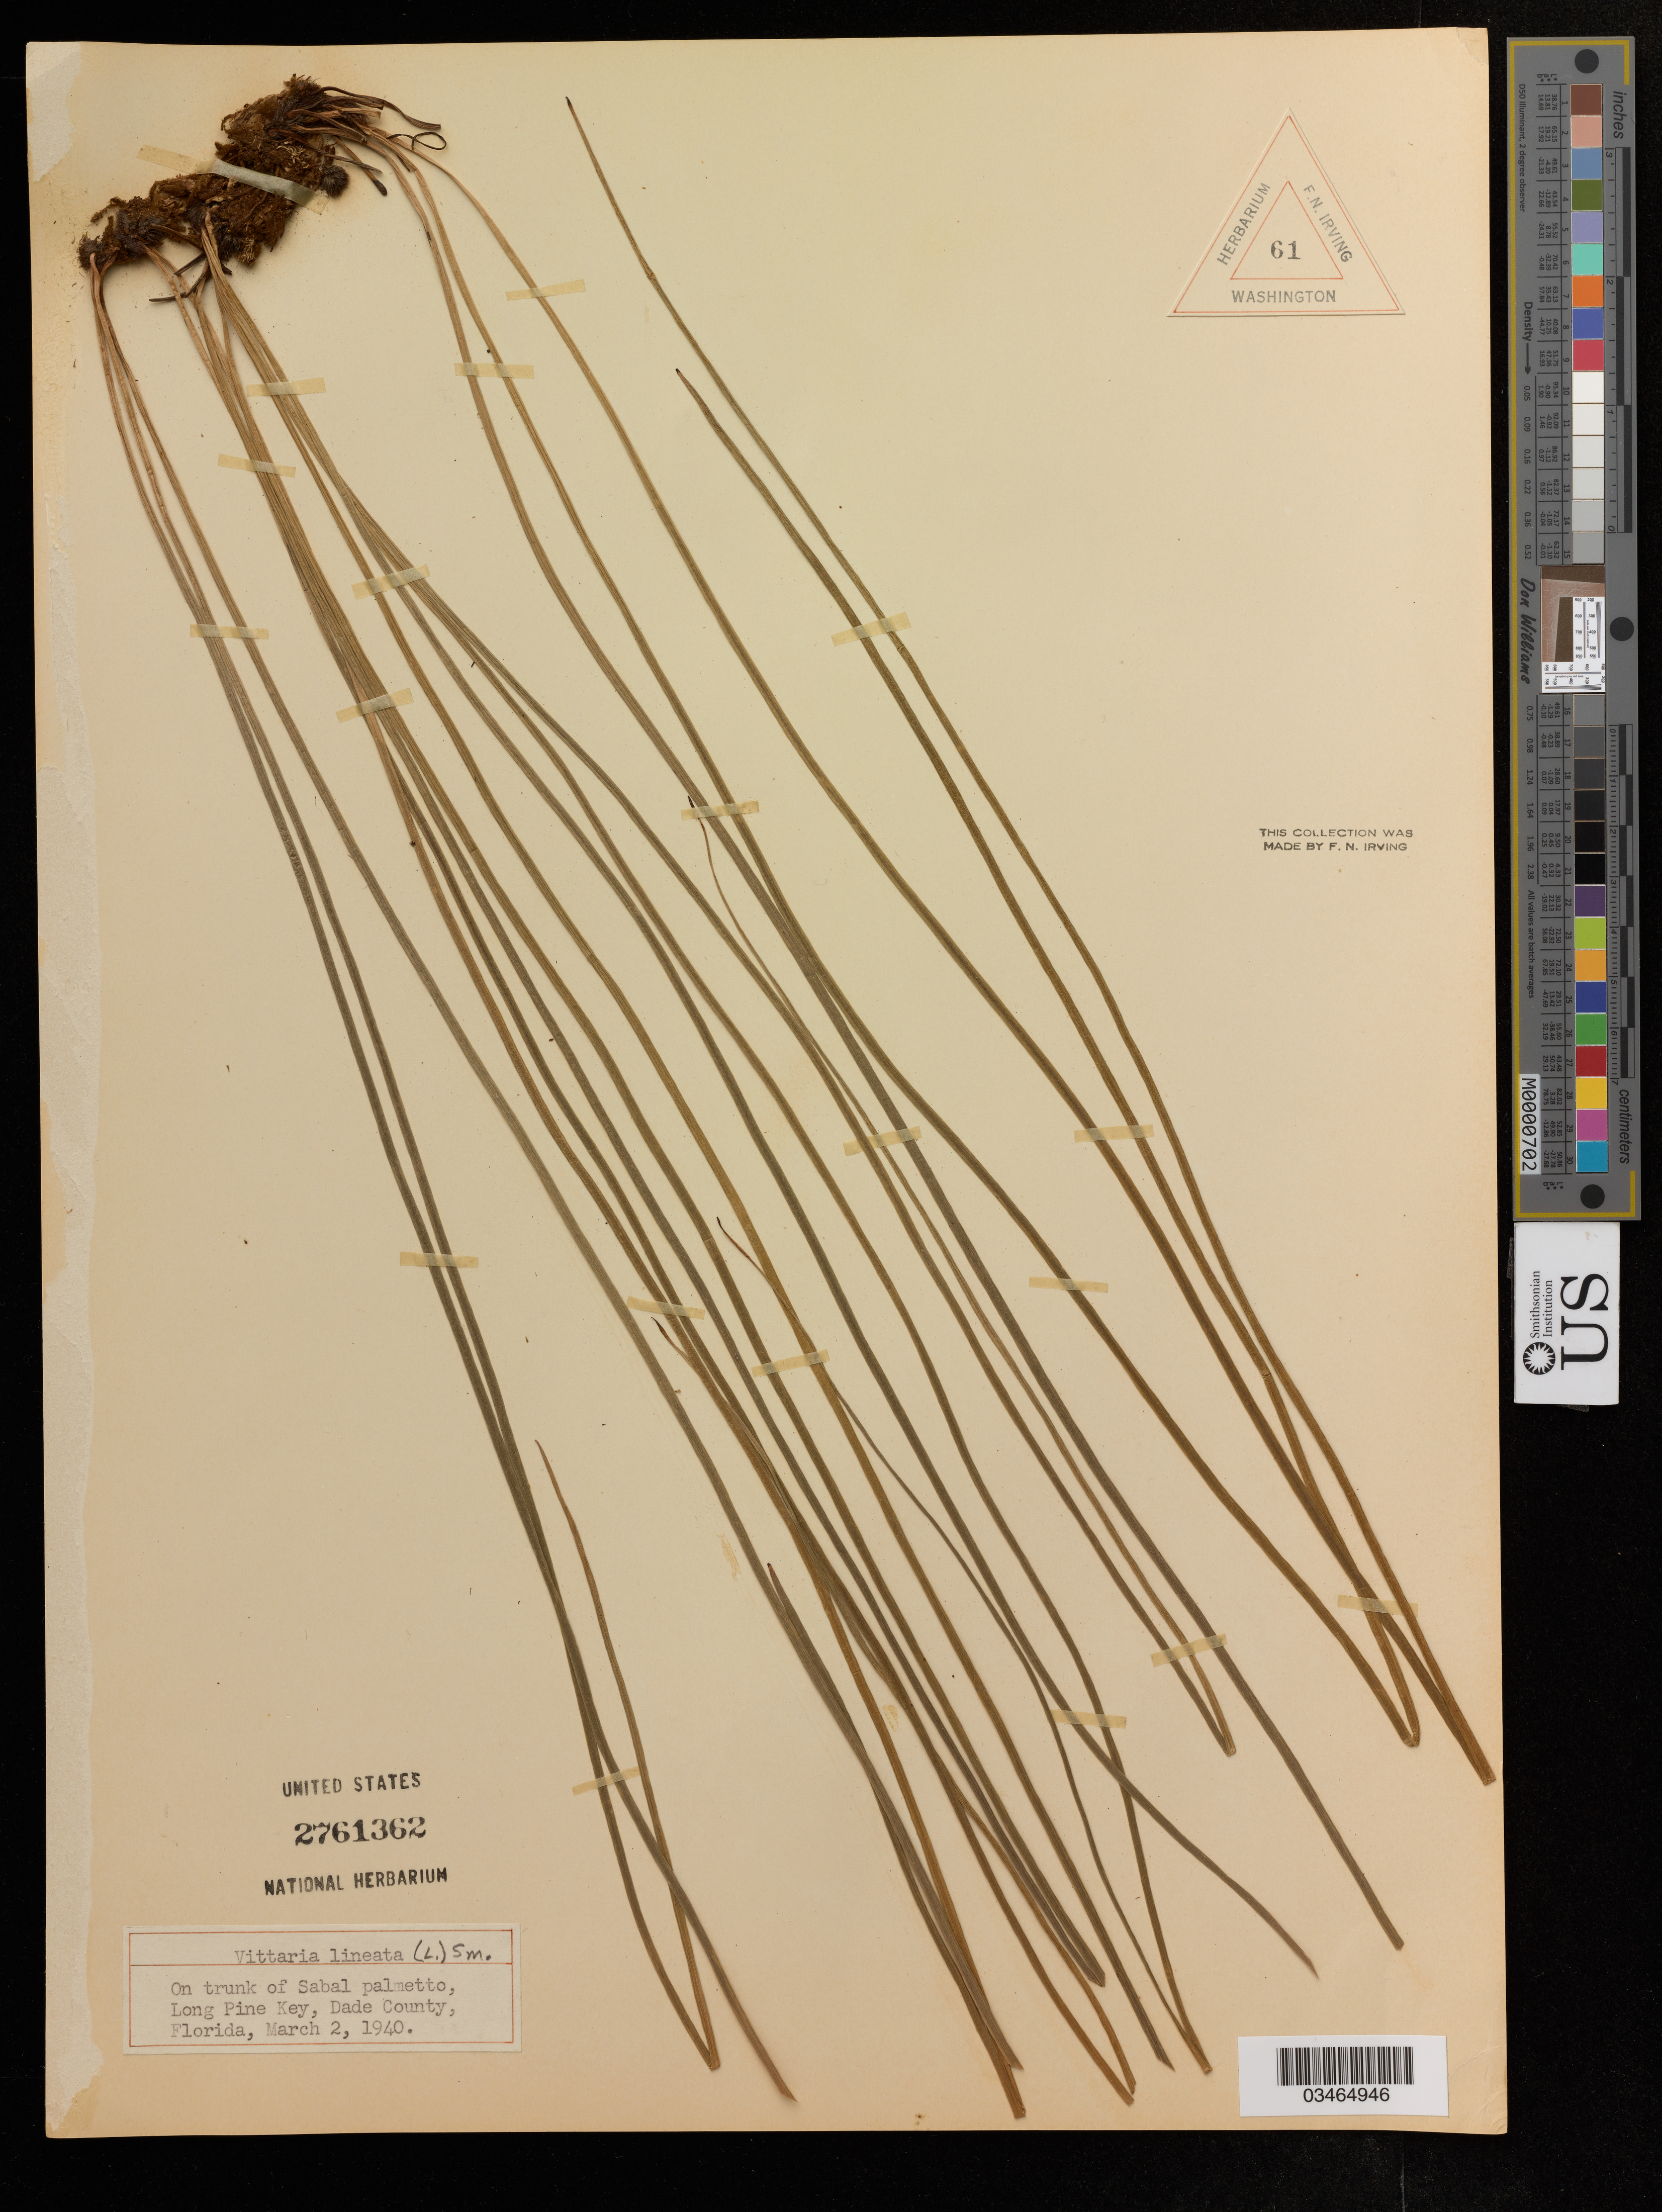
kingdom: Plantae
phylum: Tracheophyta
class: Polypodiopsida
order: Polypodiales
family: Pteridaceae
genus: Vittaria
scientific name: Vittaria lineata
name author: (L.) Sm.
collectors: F. Irving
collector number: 61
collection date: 1940-03-02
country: United States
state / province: Florida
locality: Dade County.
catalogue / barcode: US 2761362